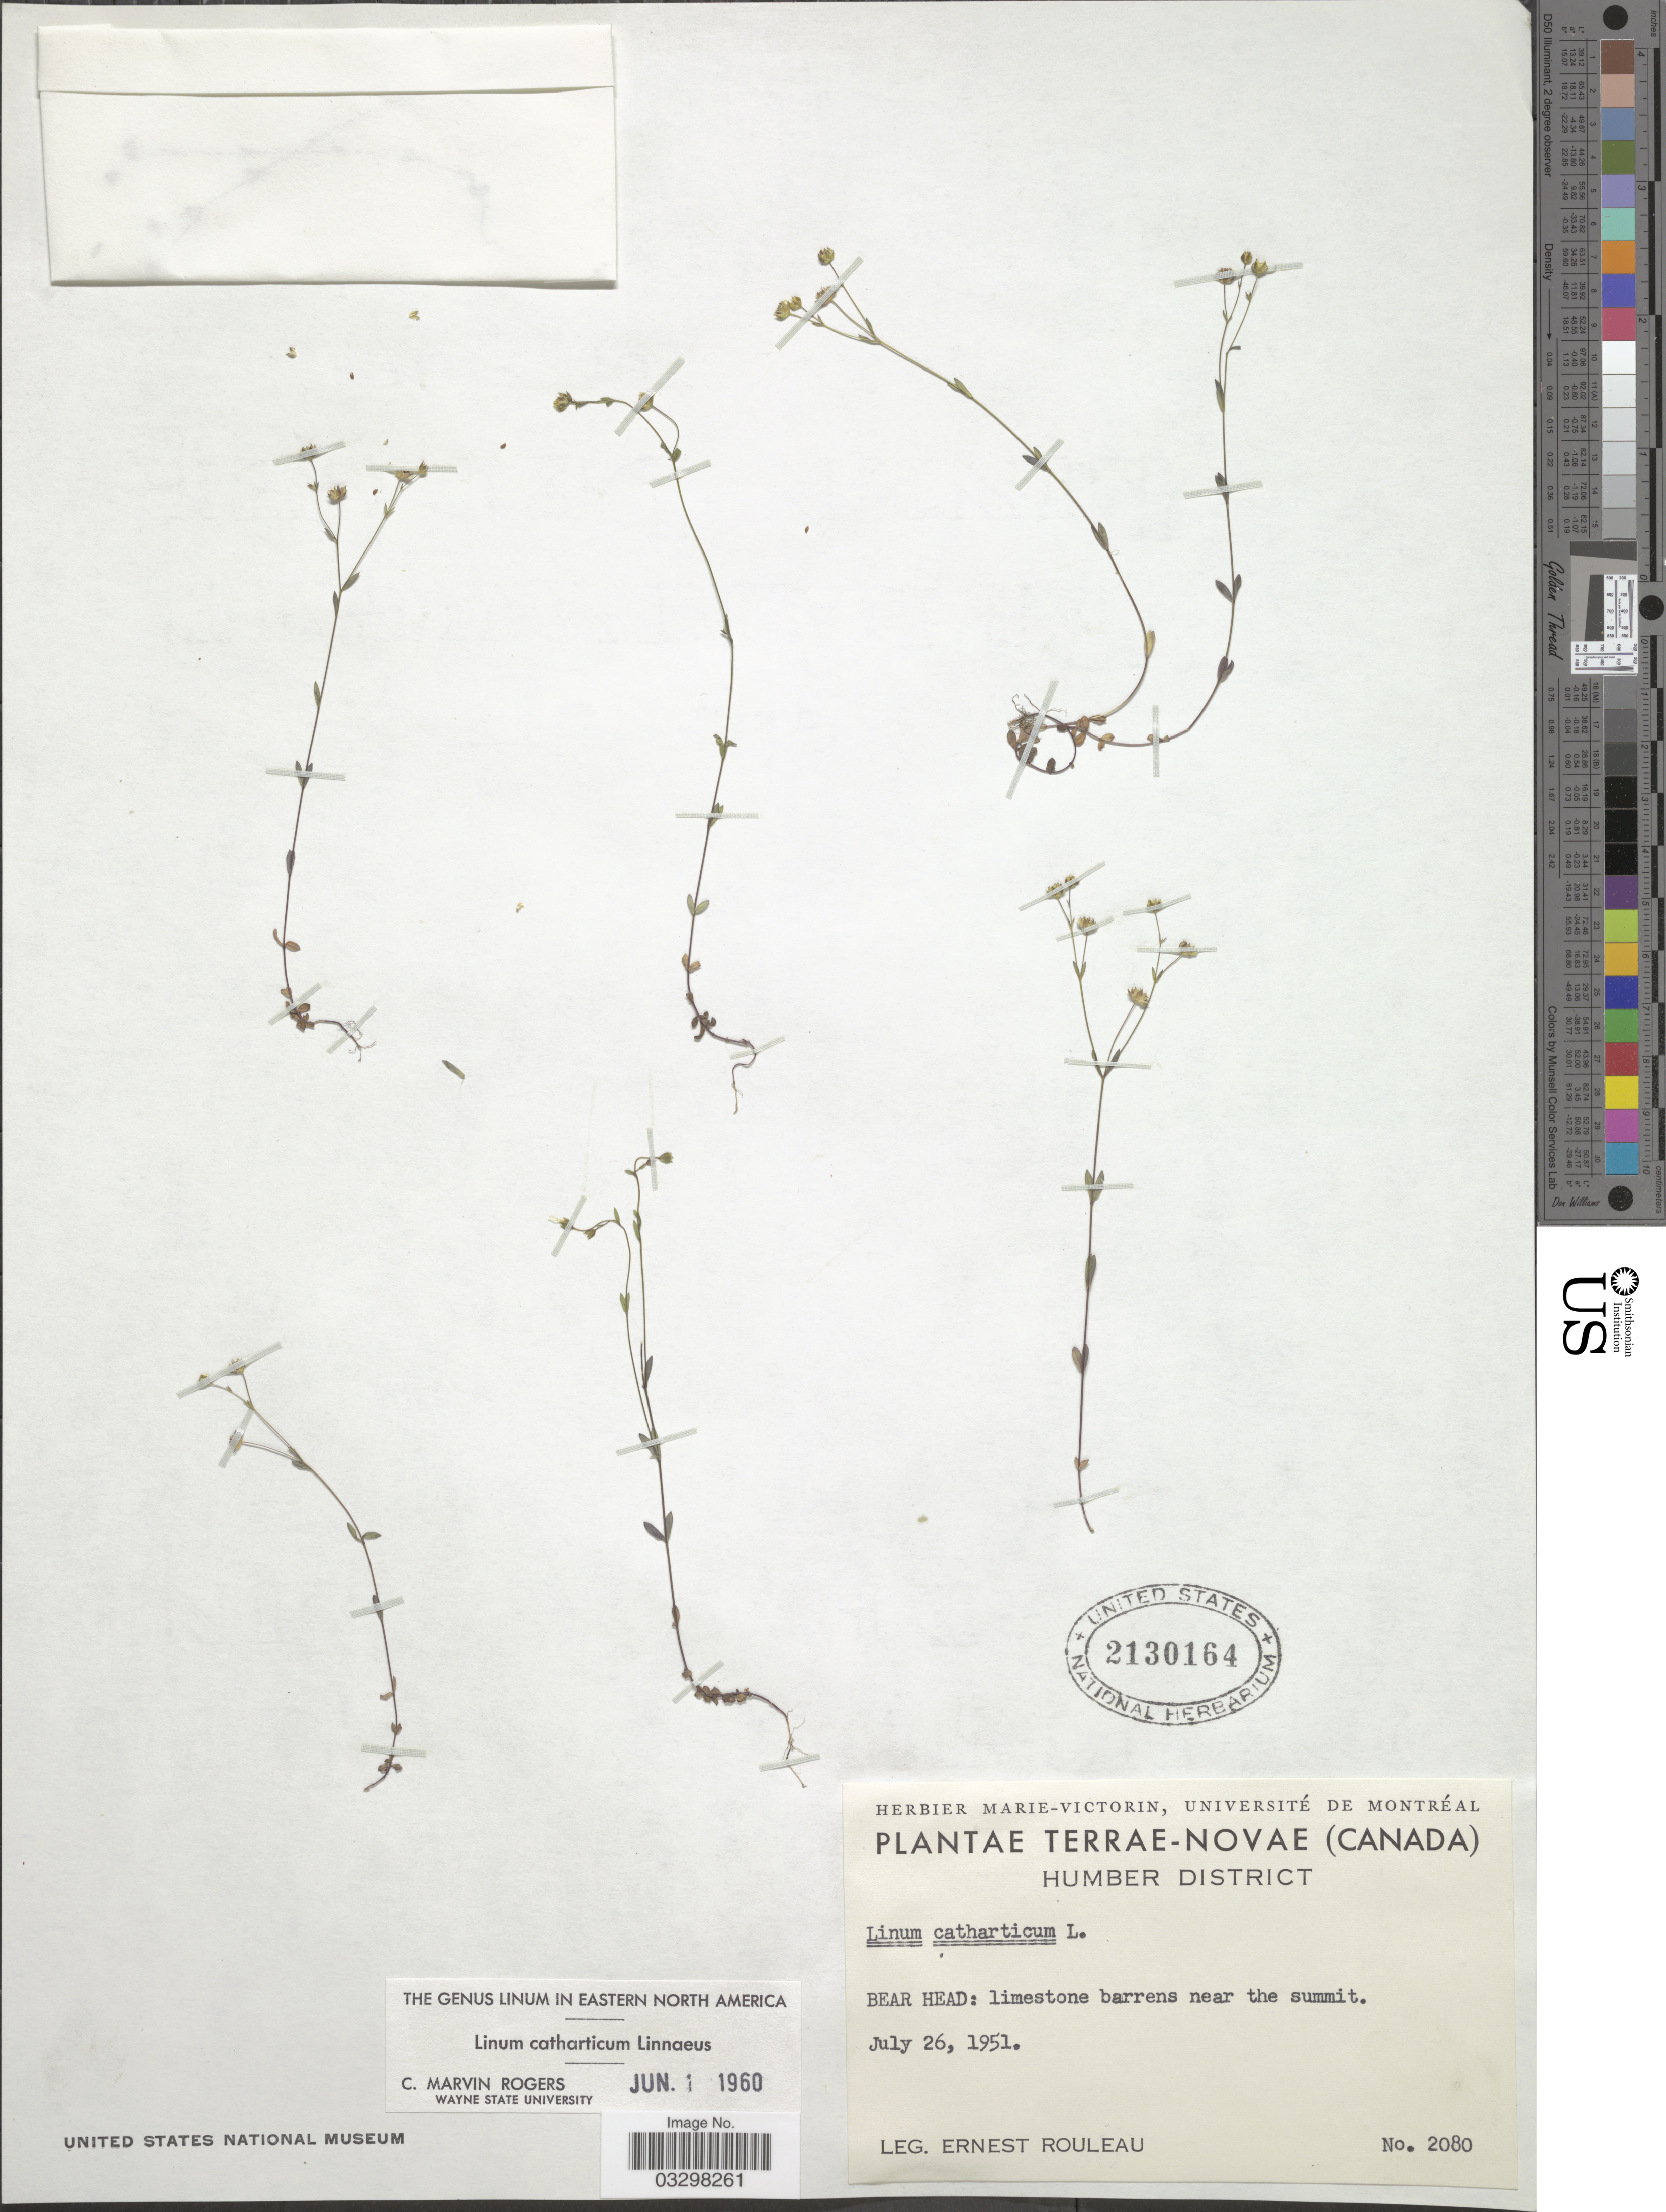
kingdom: Plantae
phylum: Tracheophyta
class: Magnoliopsida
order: Malpighiales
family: Linaceae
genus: Linum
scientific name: Linum catharticum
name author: L.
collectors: J. Rouleau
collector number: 2080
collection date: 1951-07-26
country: Canada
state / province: Newfoundland and Labrador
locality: Terrae-Novae. Humber District. Bear Head: limestone barrens near the summit.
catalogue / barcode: US 2130164